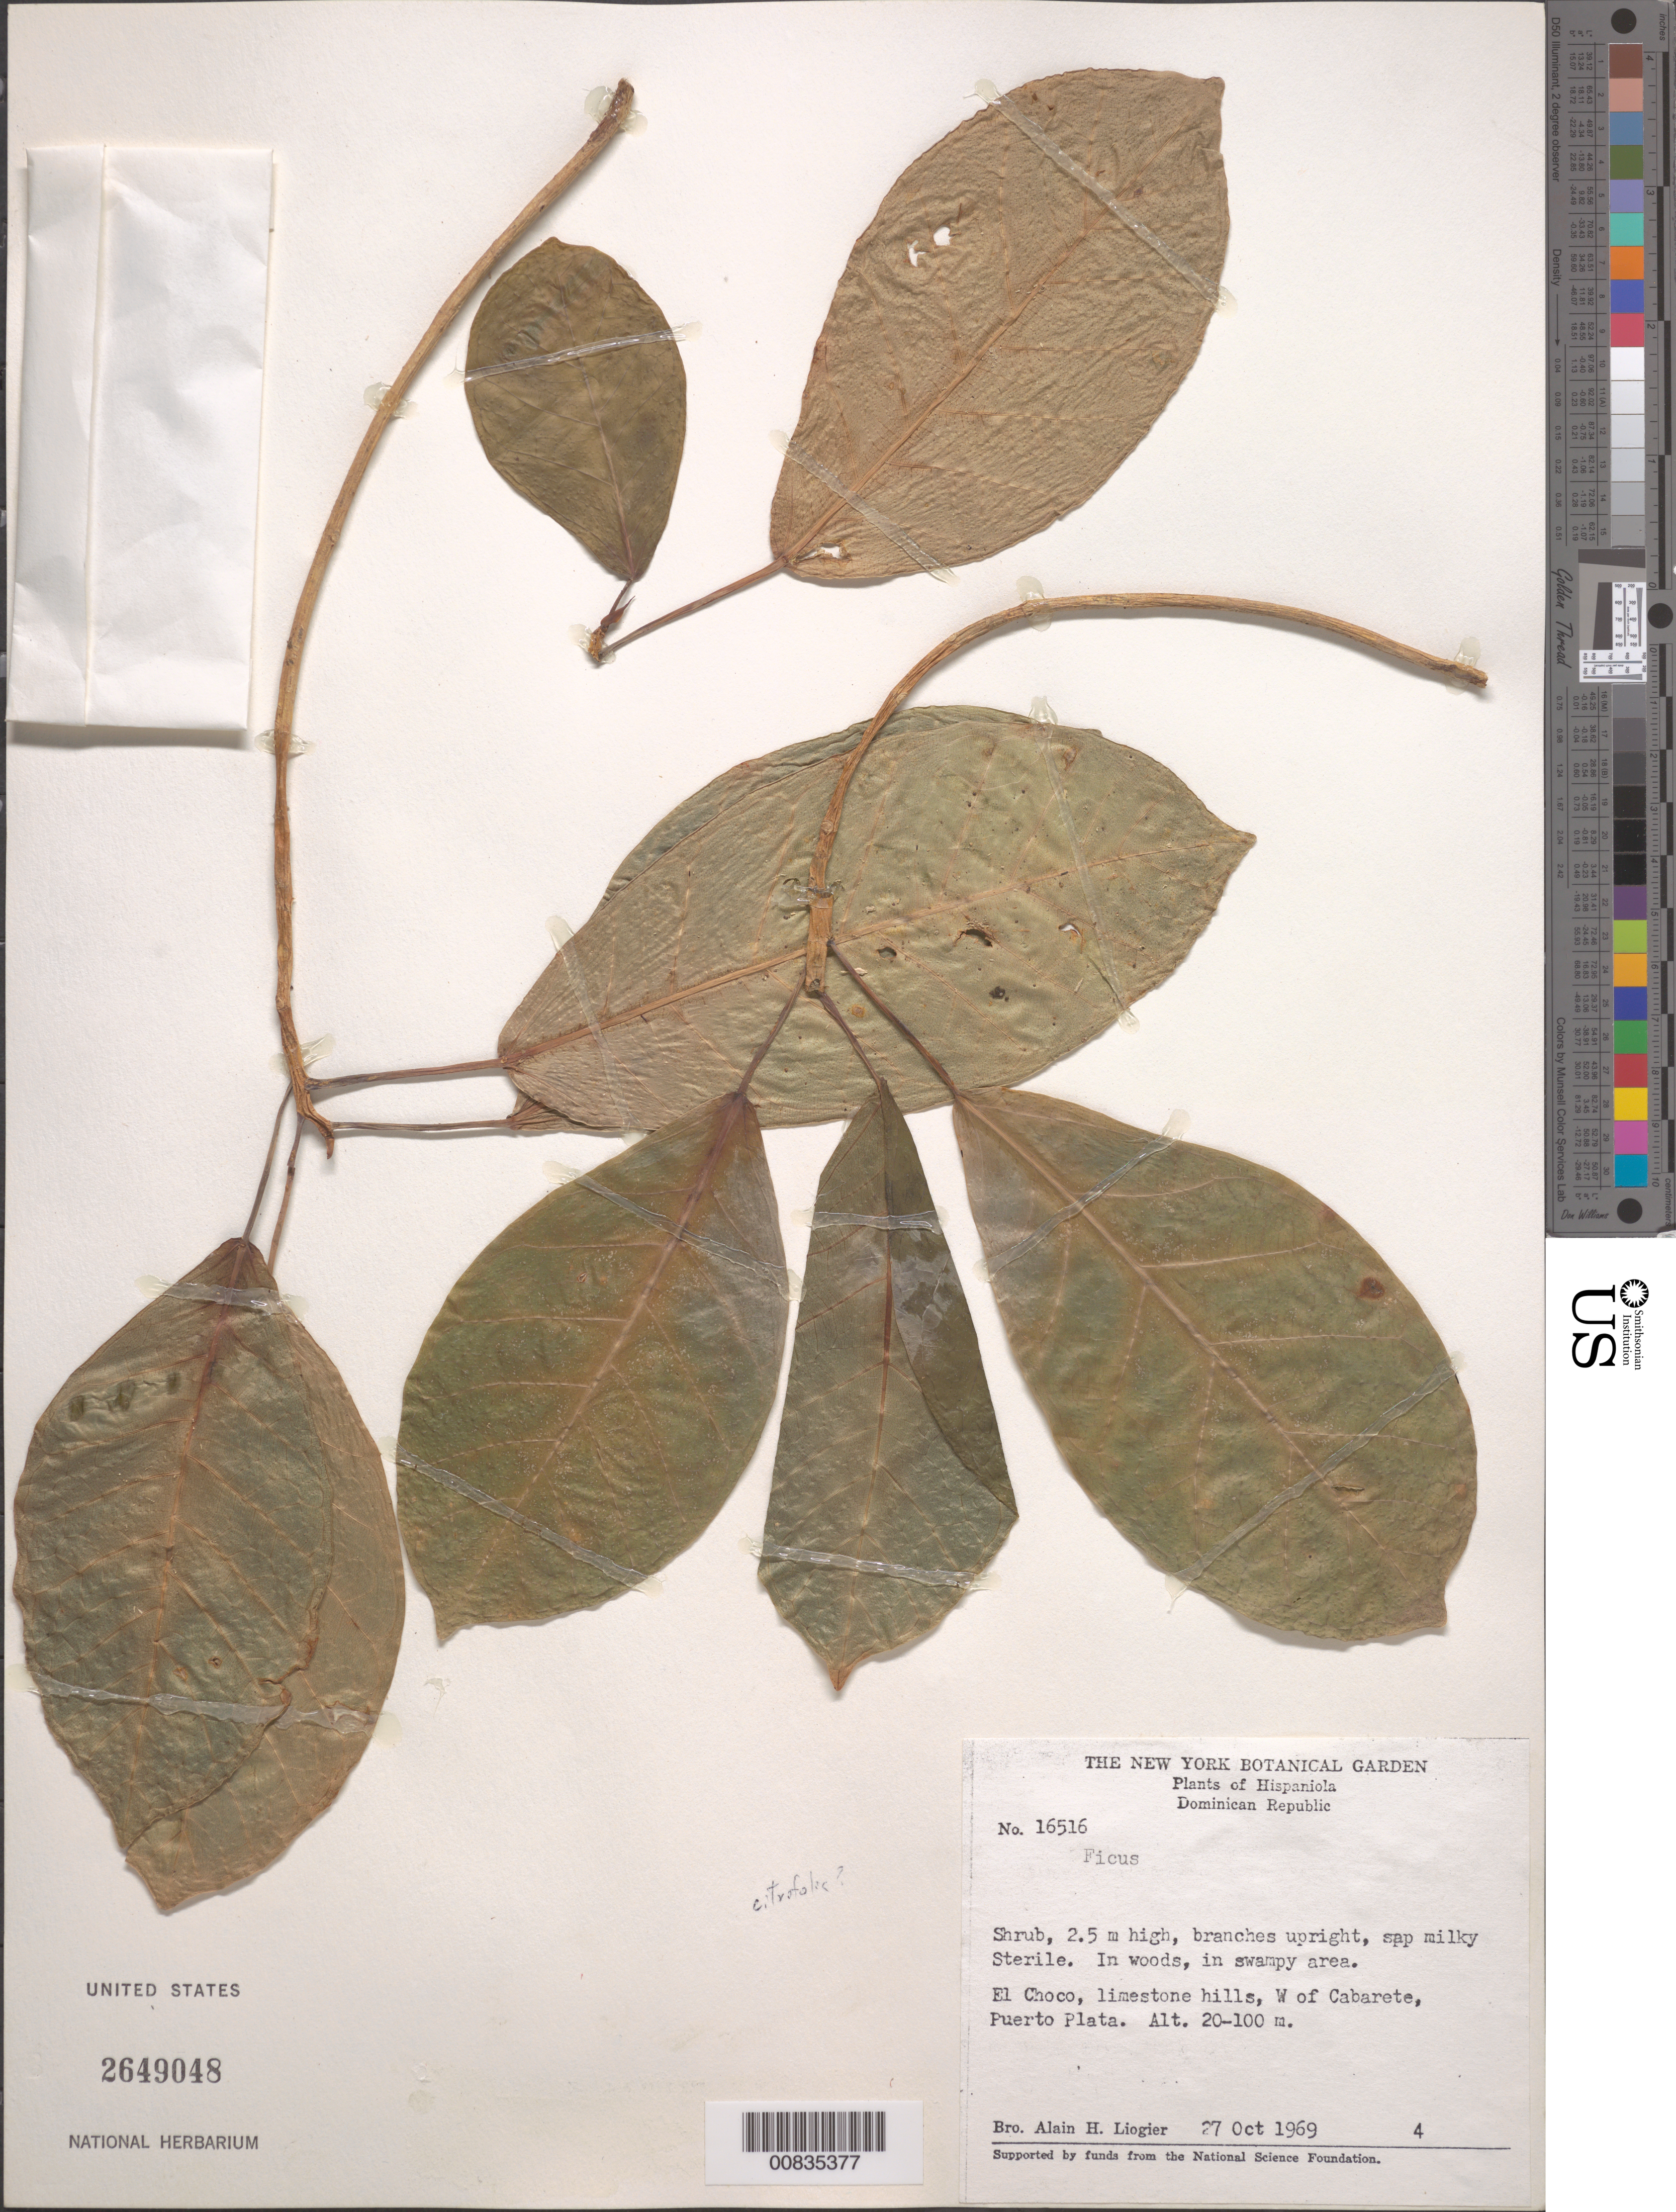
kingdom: Plantae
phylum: Tracheophyta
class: Magnoliopsida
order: Rosales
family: Moraceae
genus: Ficus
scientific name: Ficus citrifolia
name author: Mill.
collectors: A. H. Liogier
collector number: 16516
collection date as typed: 27 Oct 1969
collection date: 1969-10-27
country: Dominican Republic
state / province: Puerto Plata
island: Hispaniola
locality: El Choco, limestone hills, W of Cabarete, Puerto Plata.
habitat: Limestone hills. In woods, in swampy area.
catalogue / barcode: US 2649048